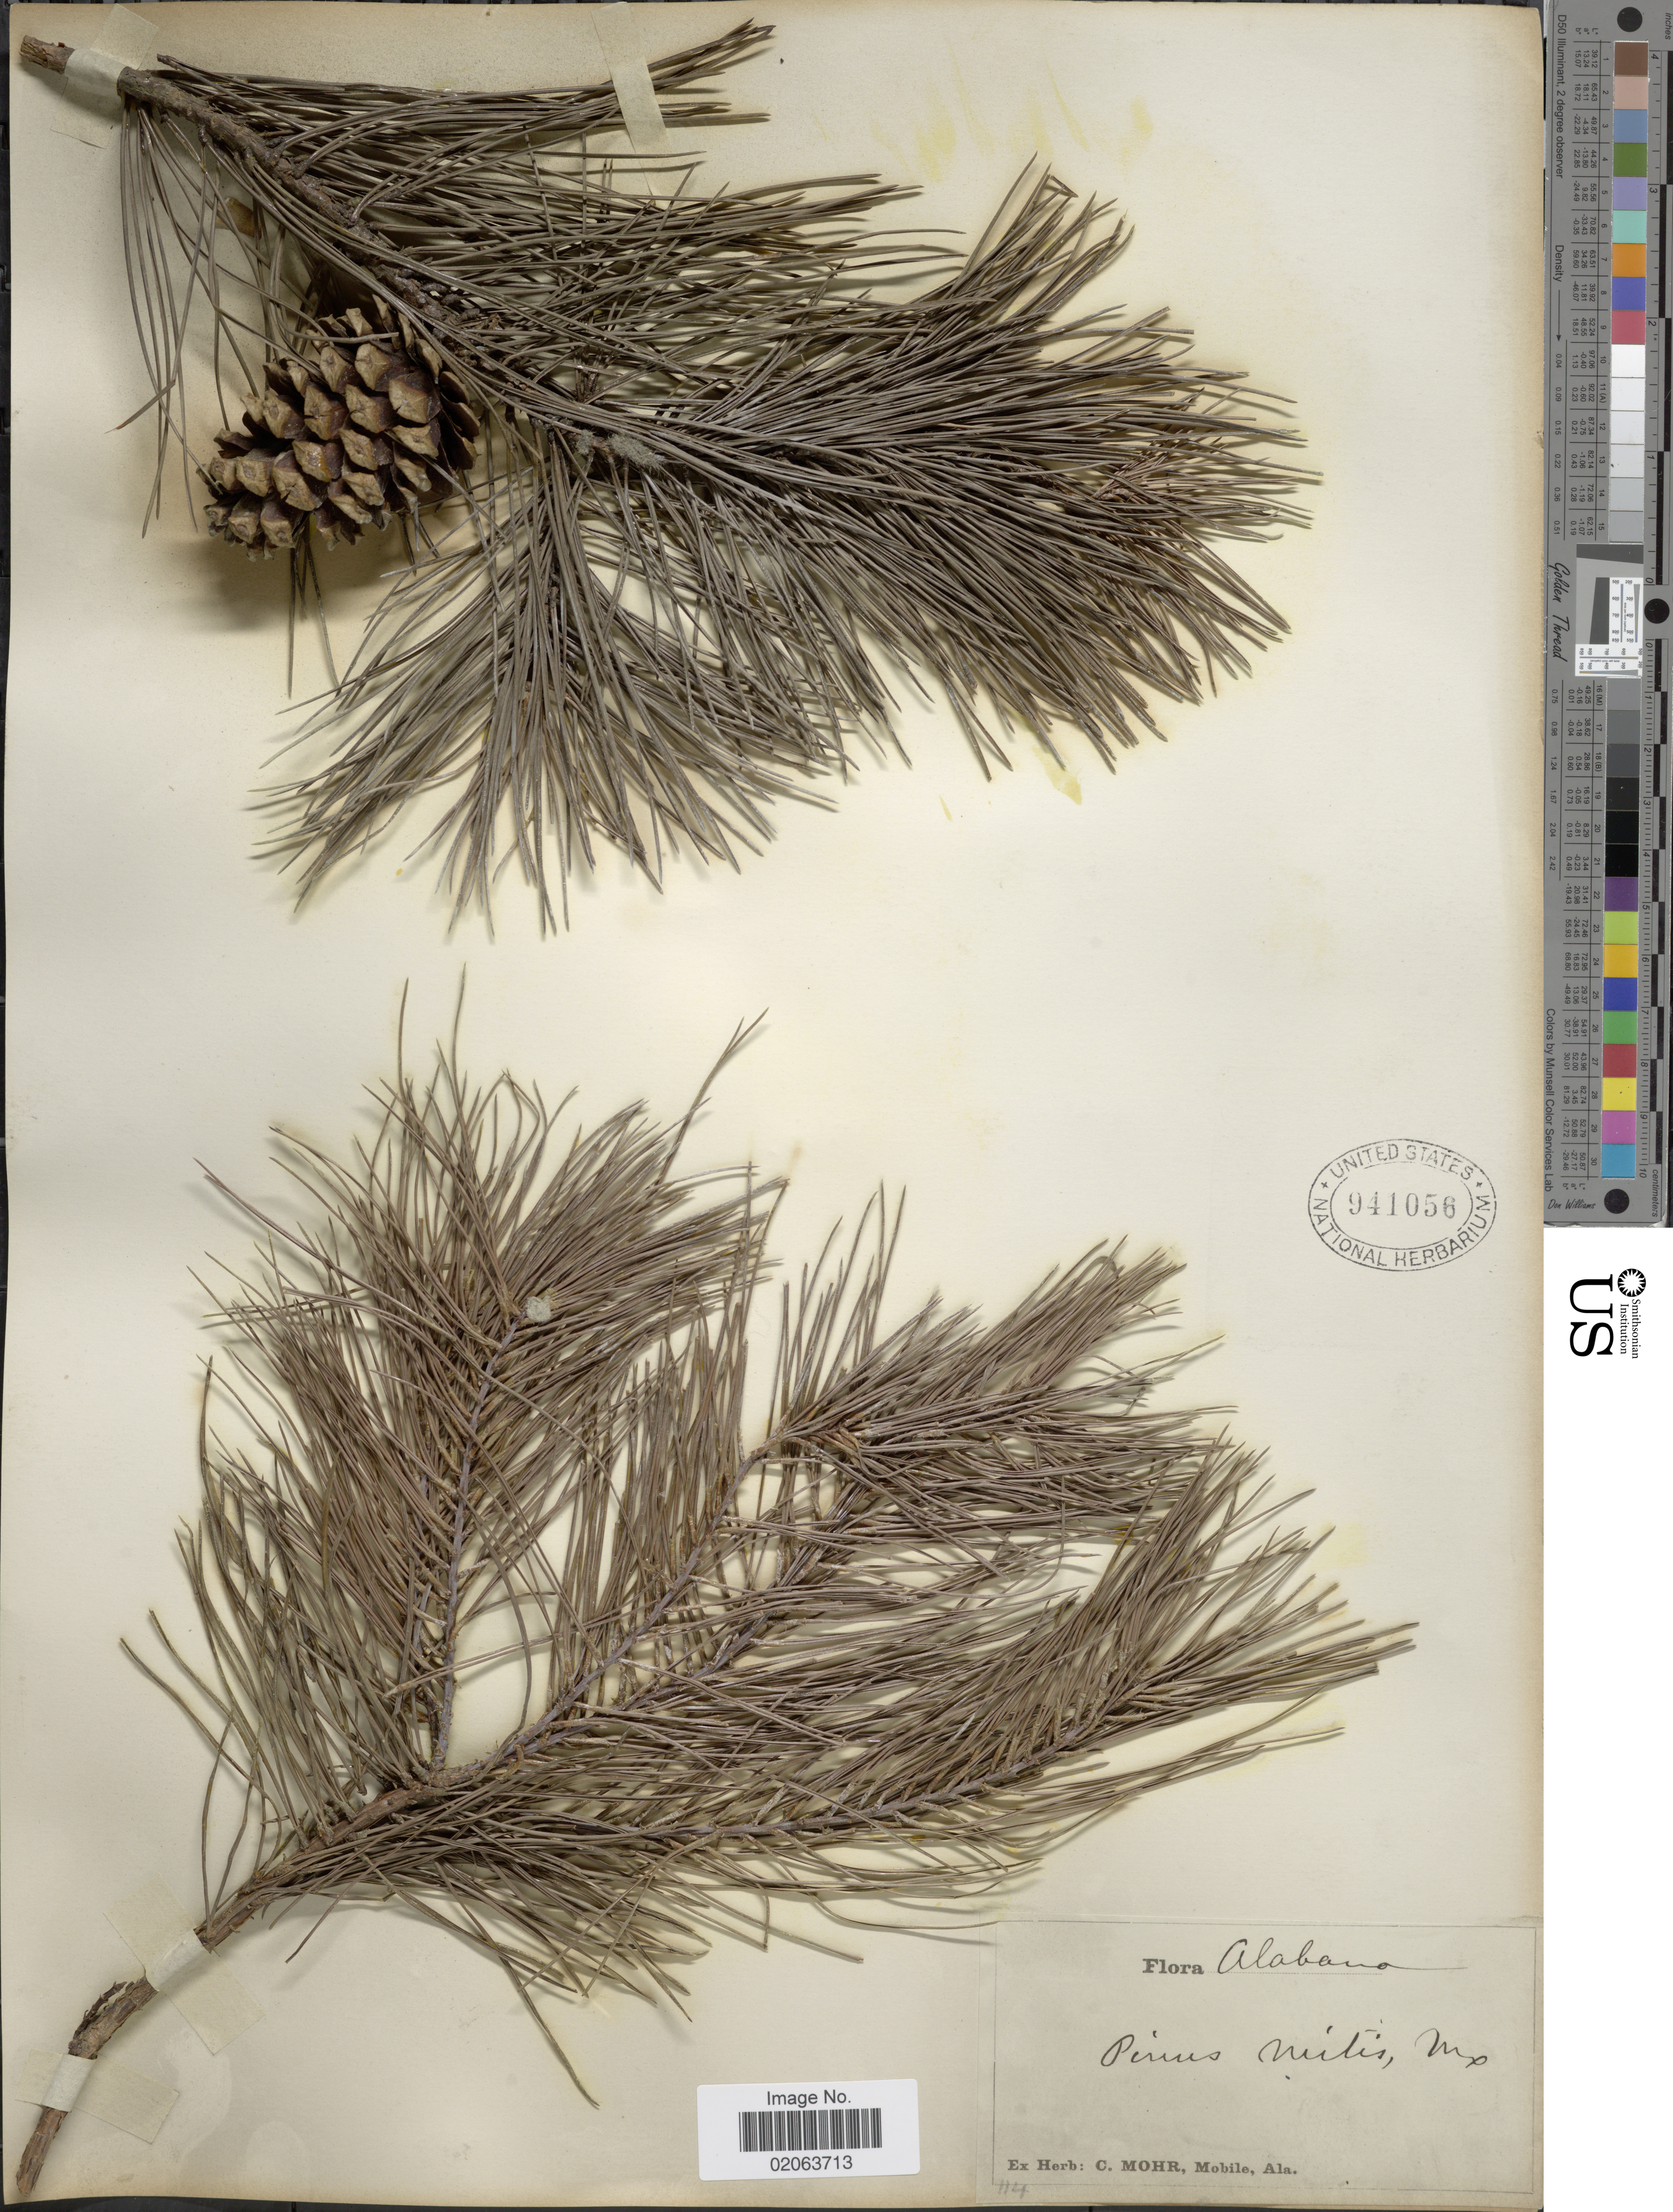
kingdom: Plantae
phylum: Tracheophyta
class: Pinopsida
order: Pinales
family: Pinaceae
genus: Pinus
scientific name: Pinus echinata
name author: Mill.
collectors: ex herb. C. Mohr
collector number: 114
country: United States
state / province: Alabama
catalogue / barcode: US 941056